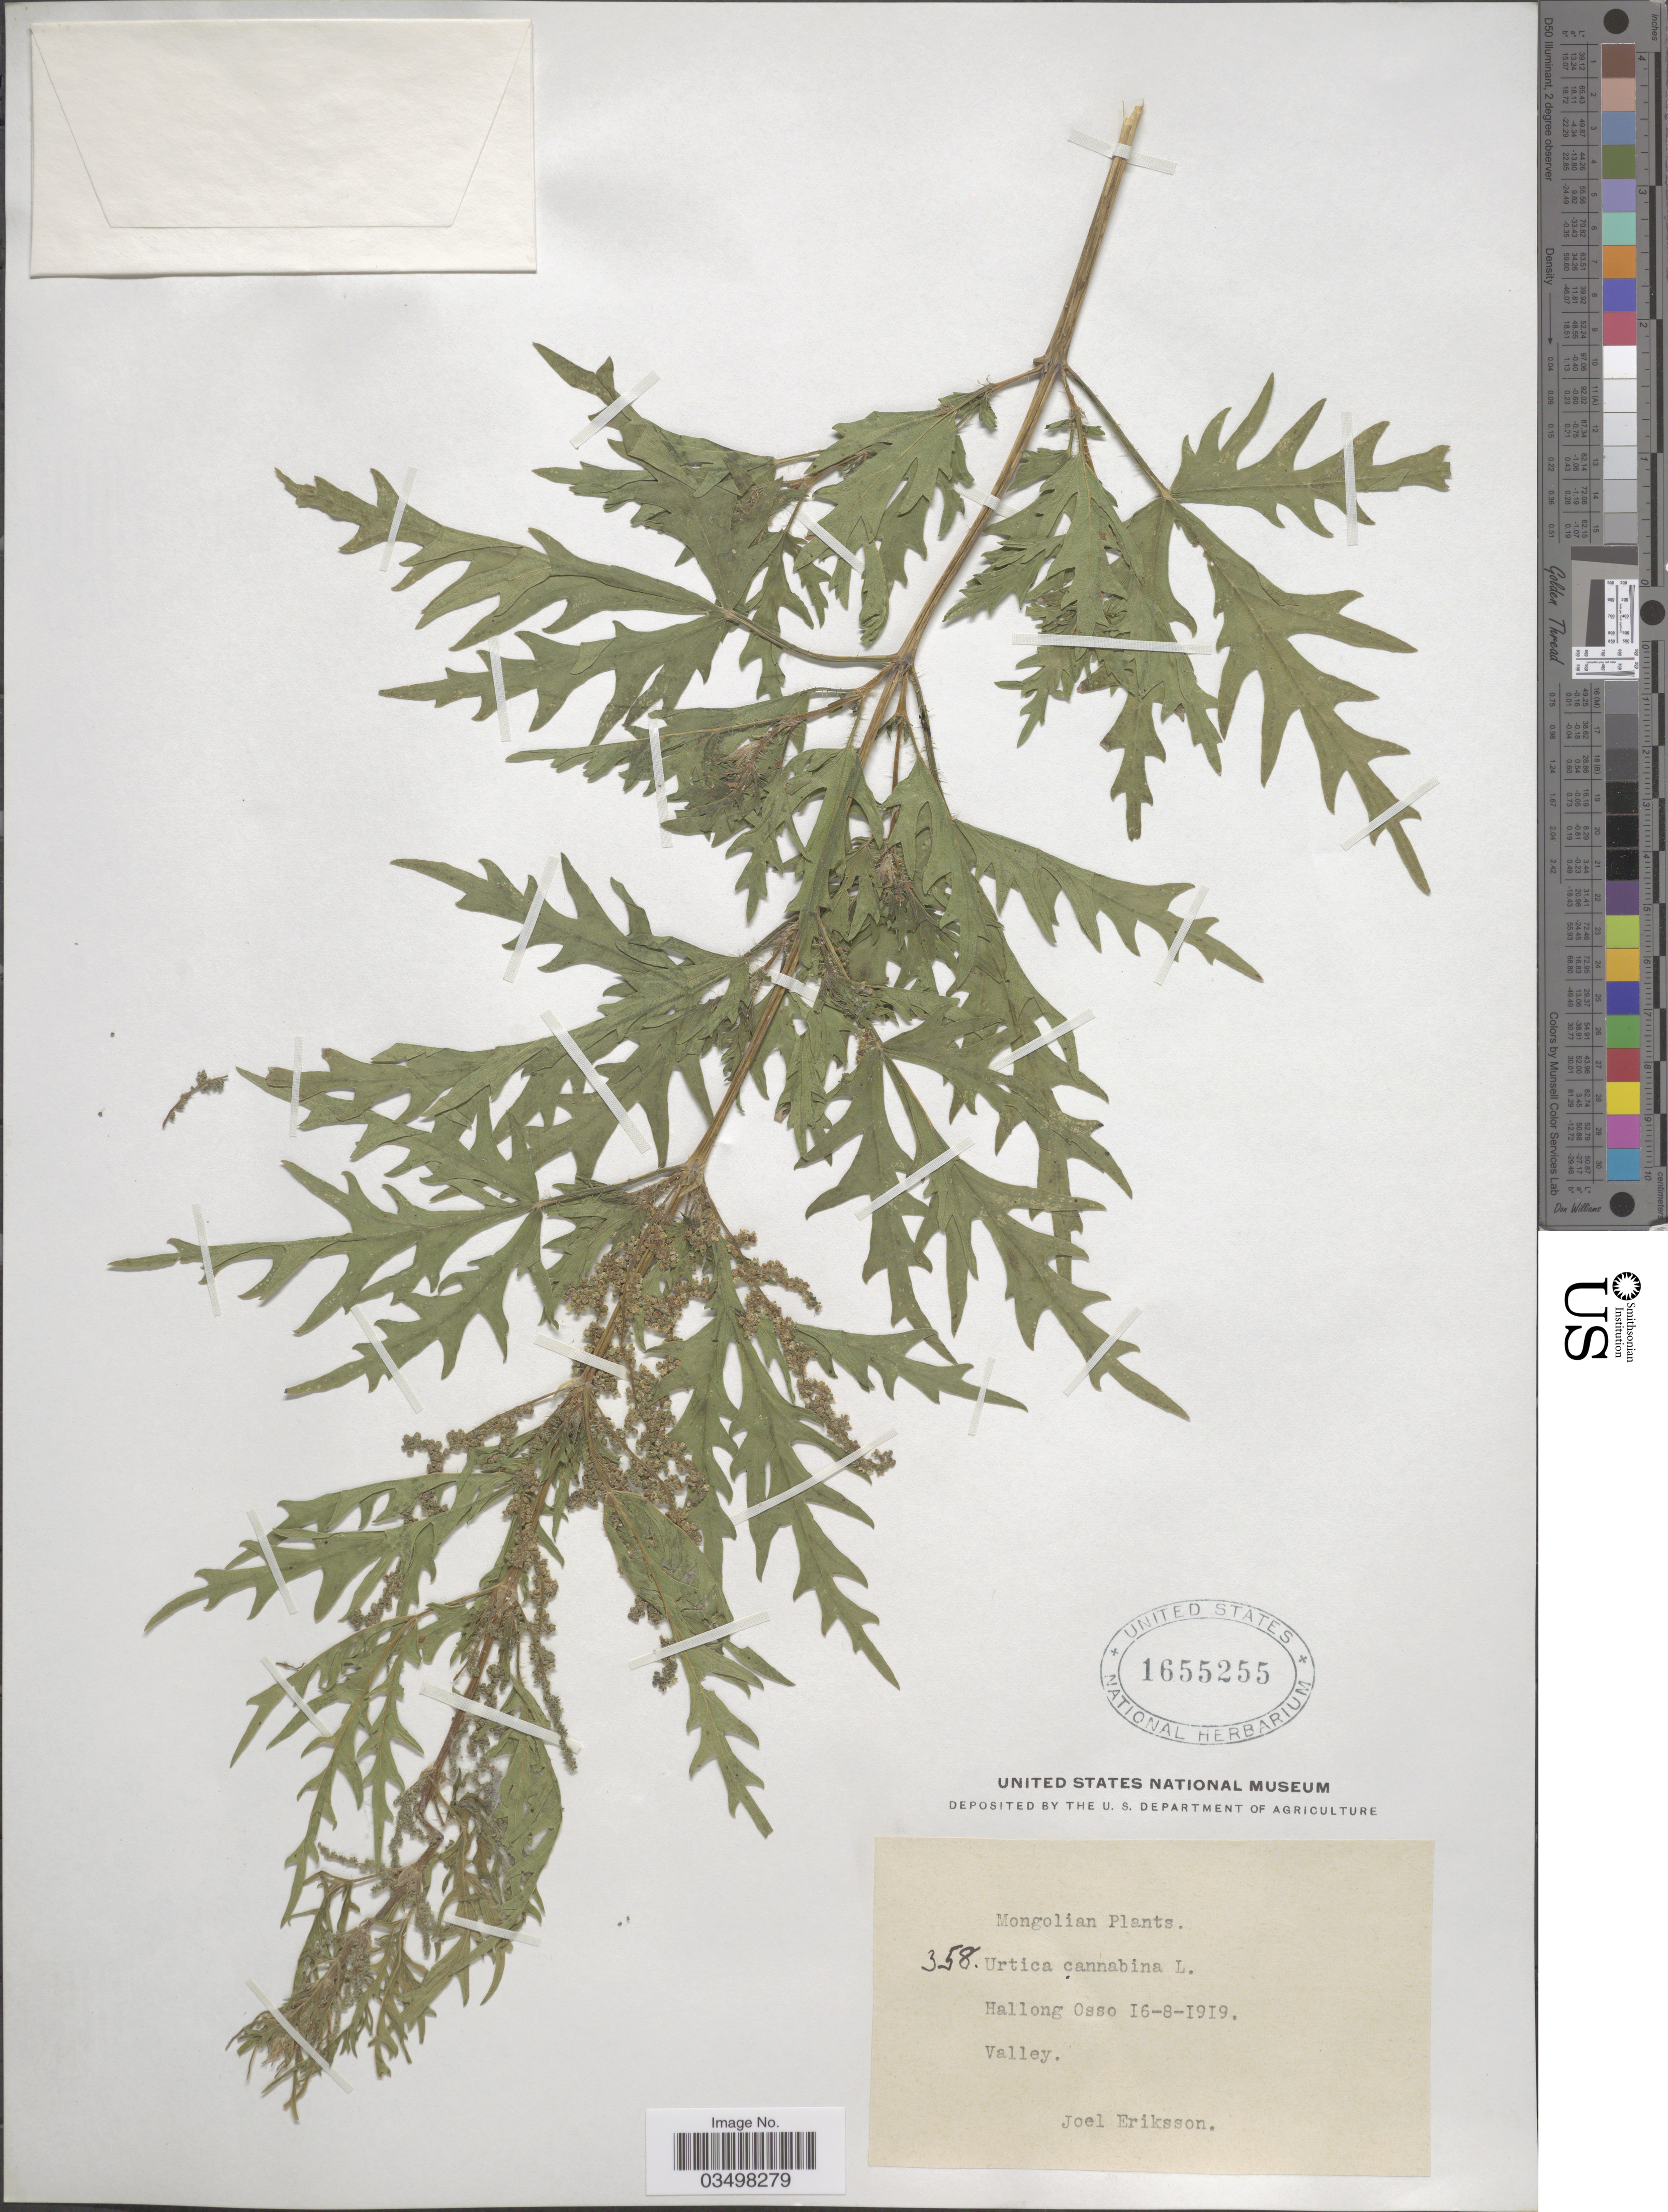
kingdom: Plantae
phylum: Tracheophyta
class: Magnoliopsida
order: Rosales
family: Urticaceae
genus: Urtica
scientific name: Urtica cannabina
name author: L.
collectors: J. Eriksson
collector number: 358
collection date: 1919-08-16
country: Mongolia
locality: Mongolian. Hallong Osso, Valley.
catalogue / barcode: US 1655255